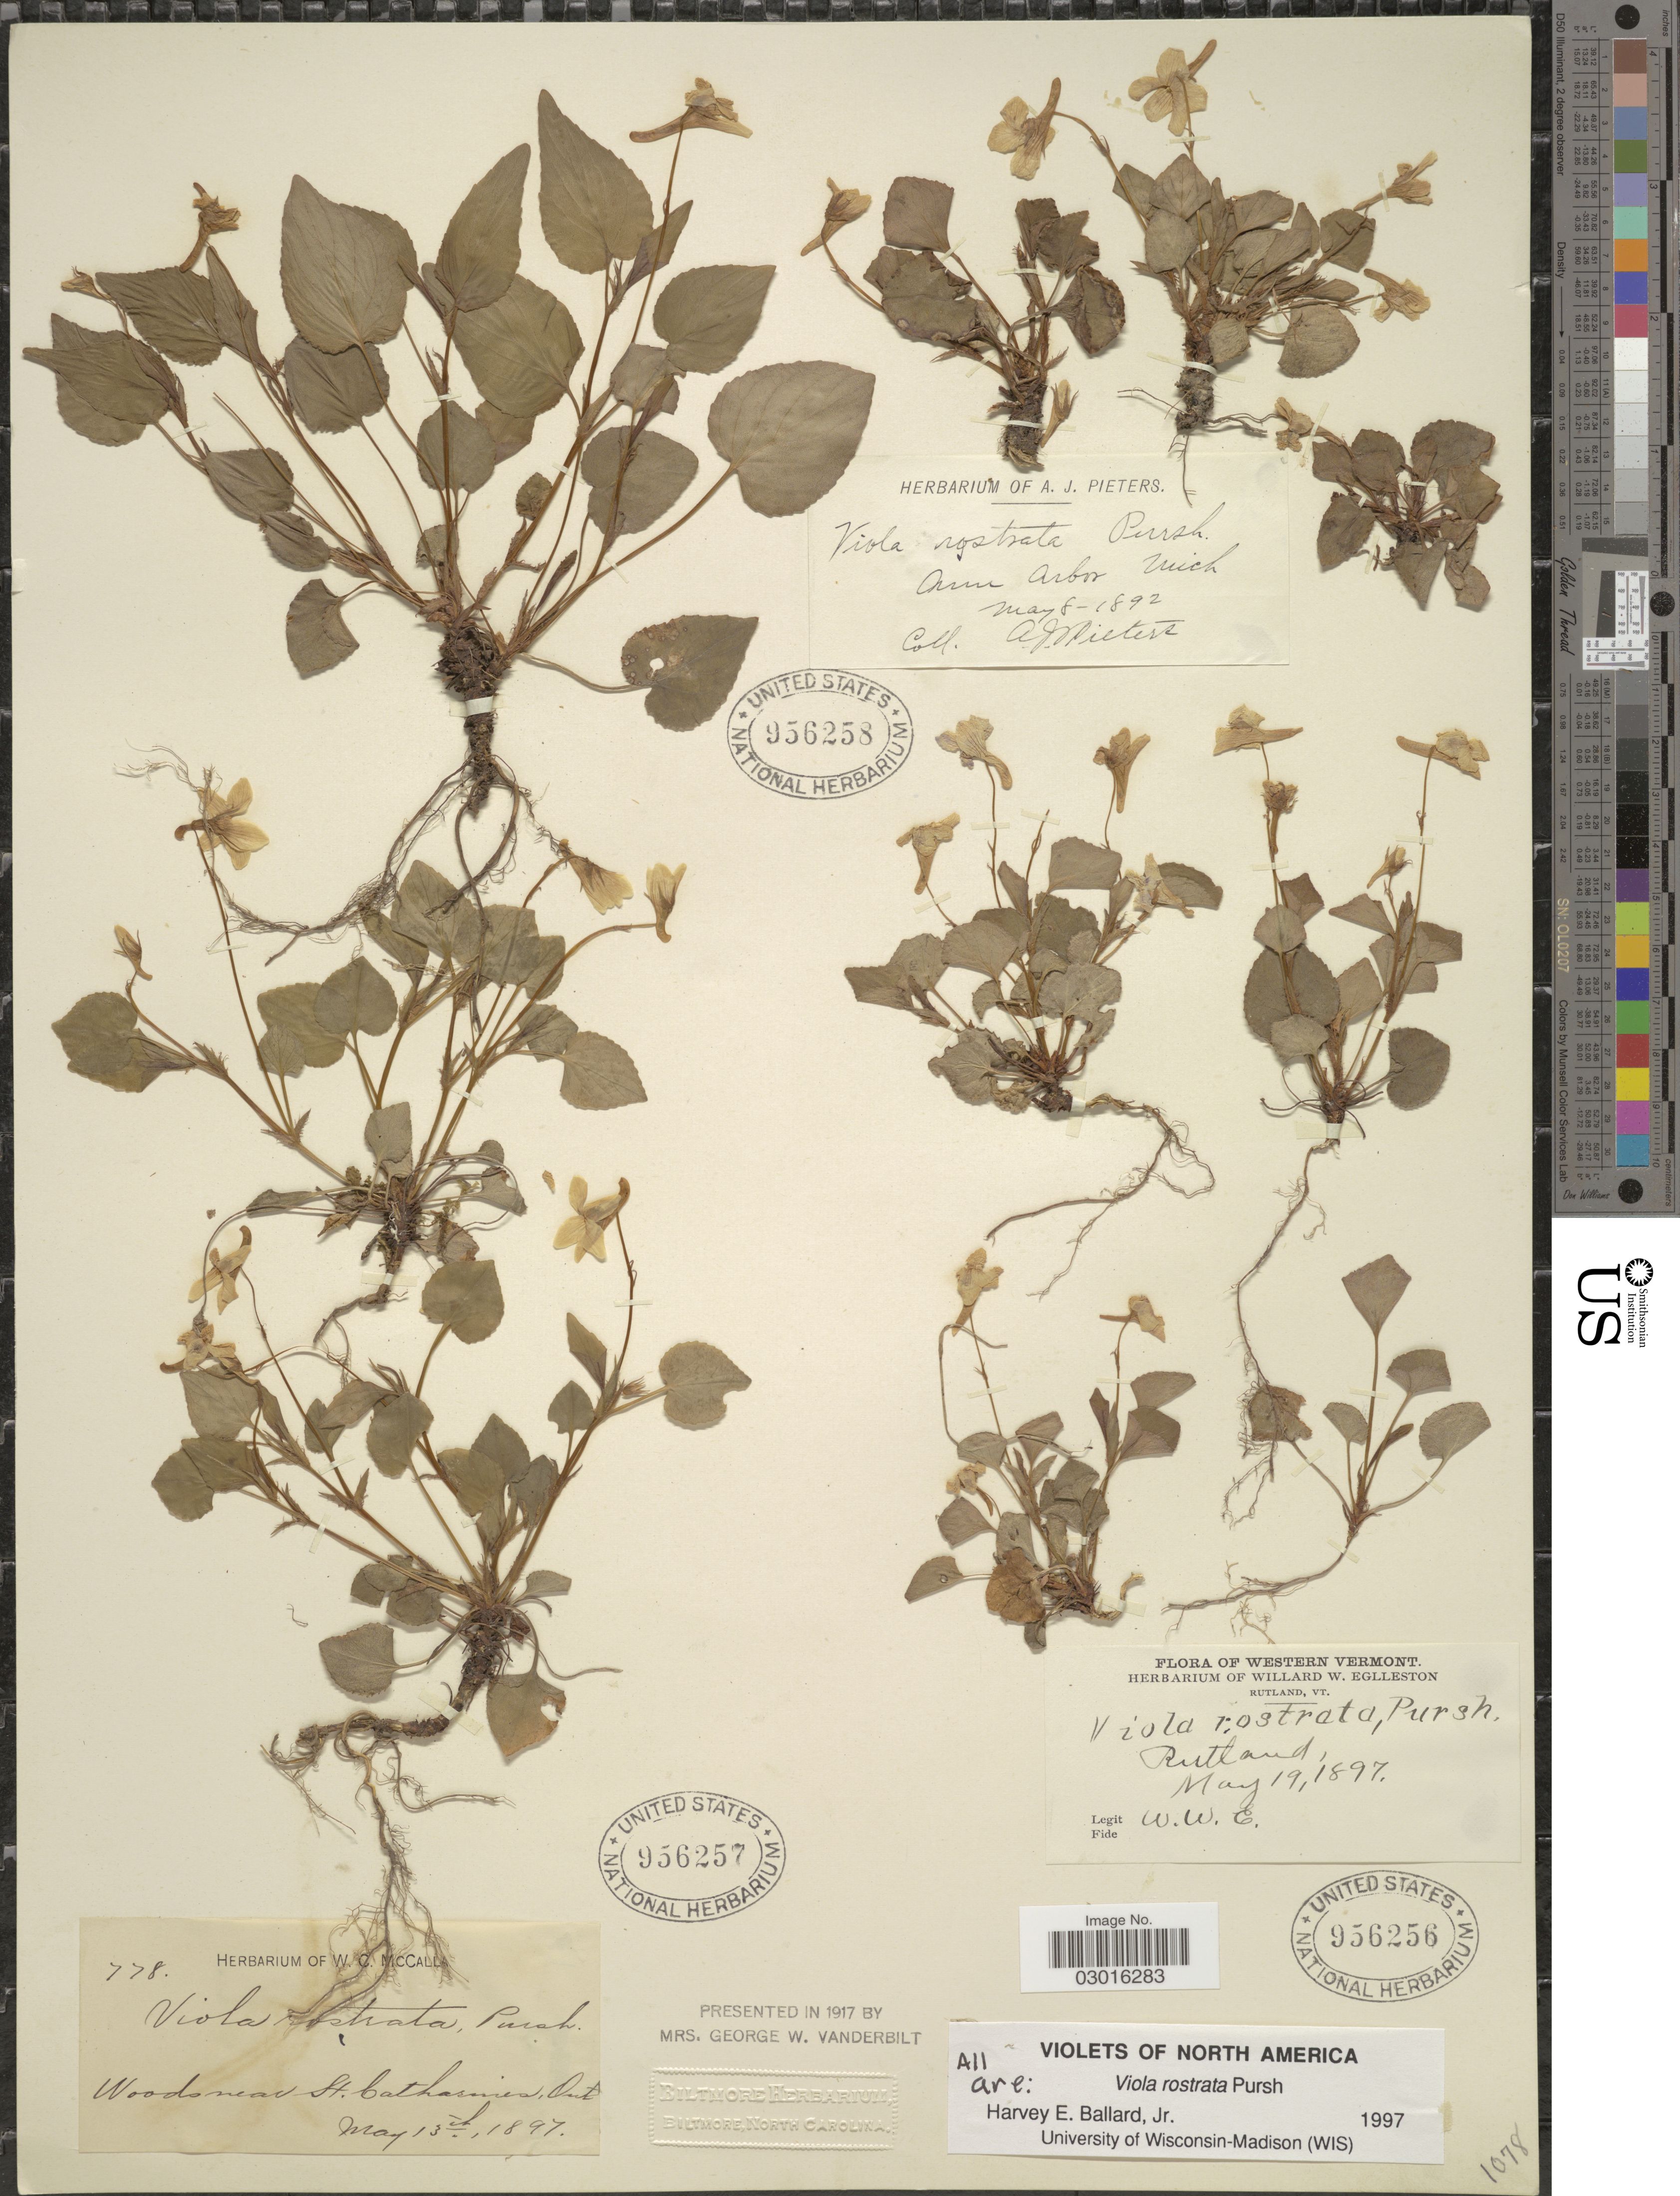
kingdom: Plantae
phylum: Tracheophyta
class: Magnoliopsida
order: Malpighiales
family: Violaceae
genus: Viola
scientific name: Viola rostrata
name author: Pursh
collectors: A. Pieters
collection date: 1892-05-08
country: Mexico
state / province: Michoacán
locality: Ann Arbor.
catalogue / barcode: US 956258-3